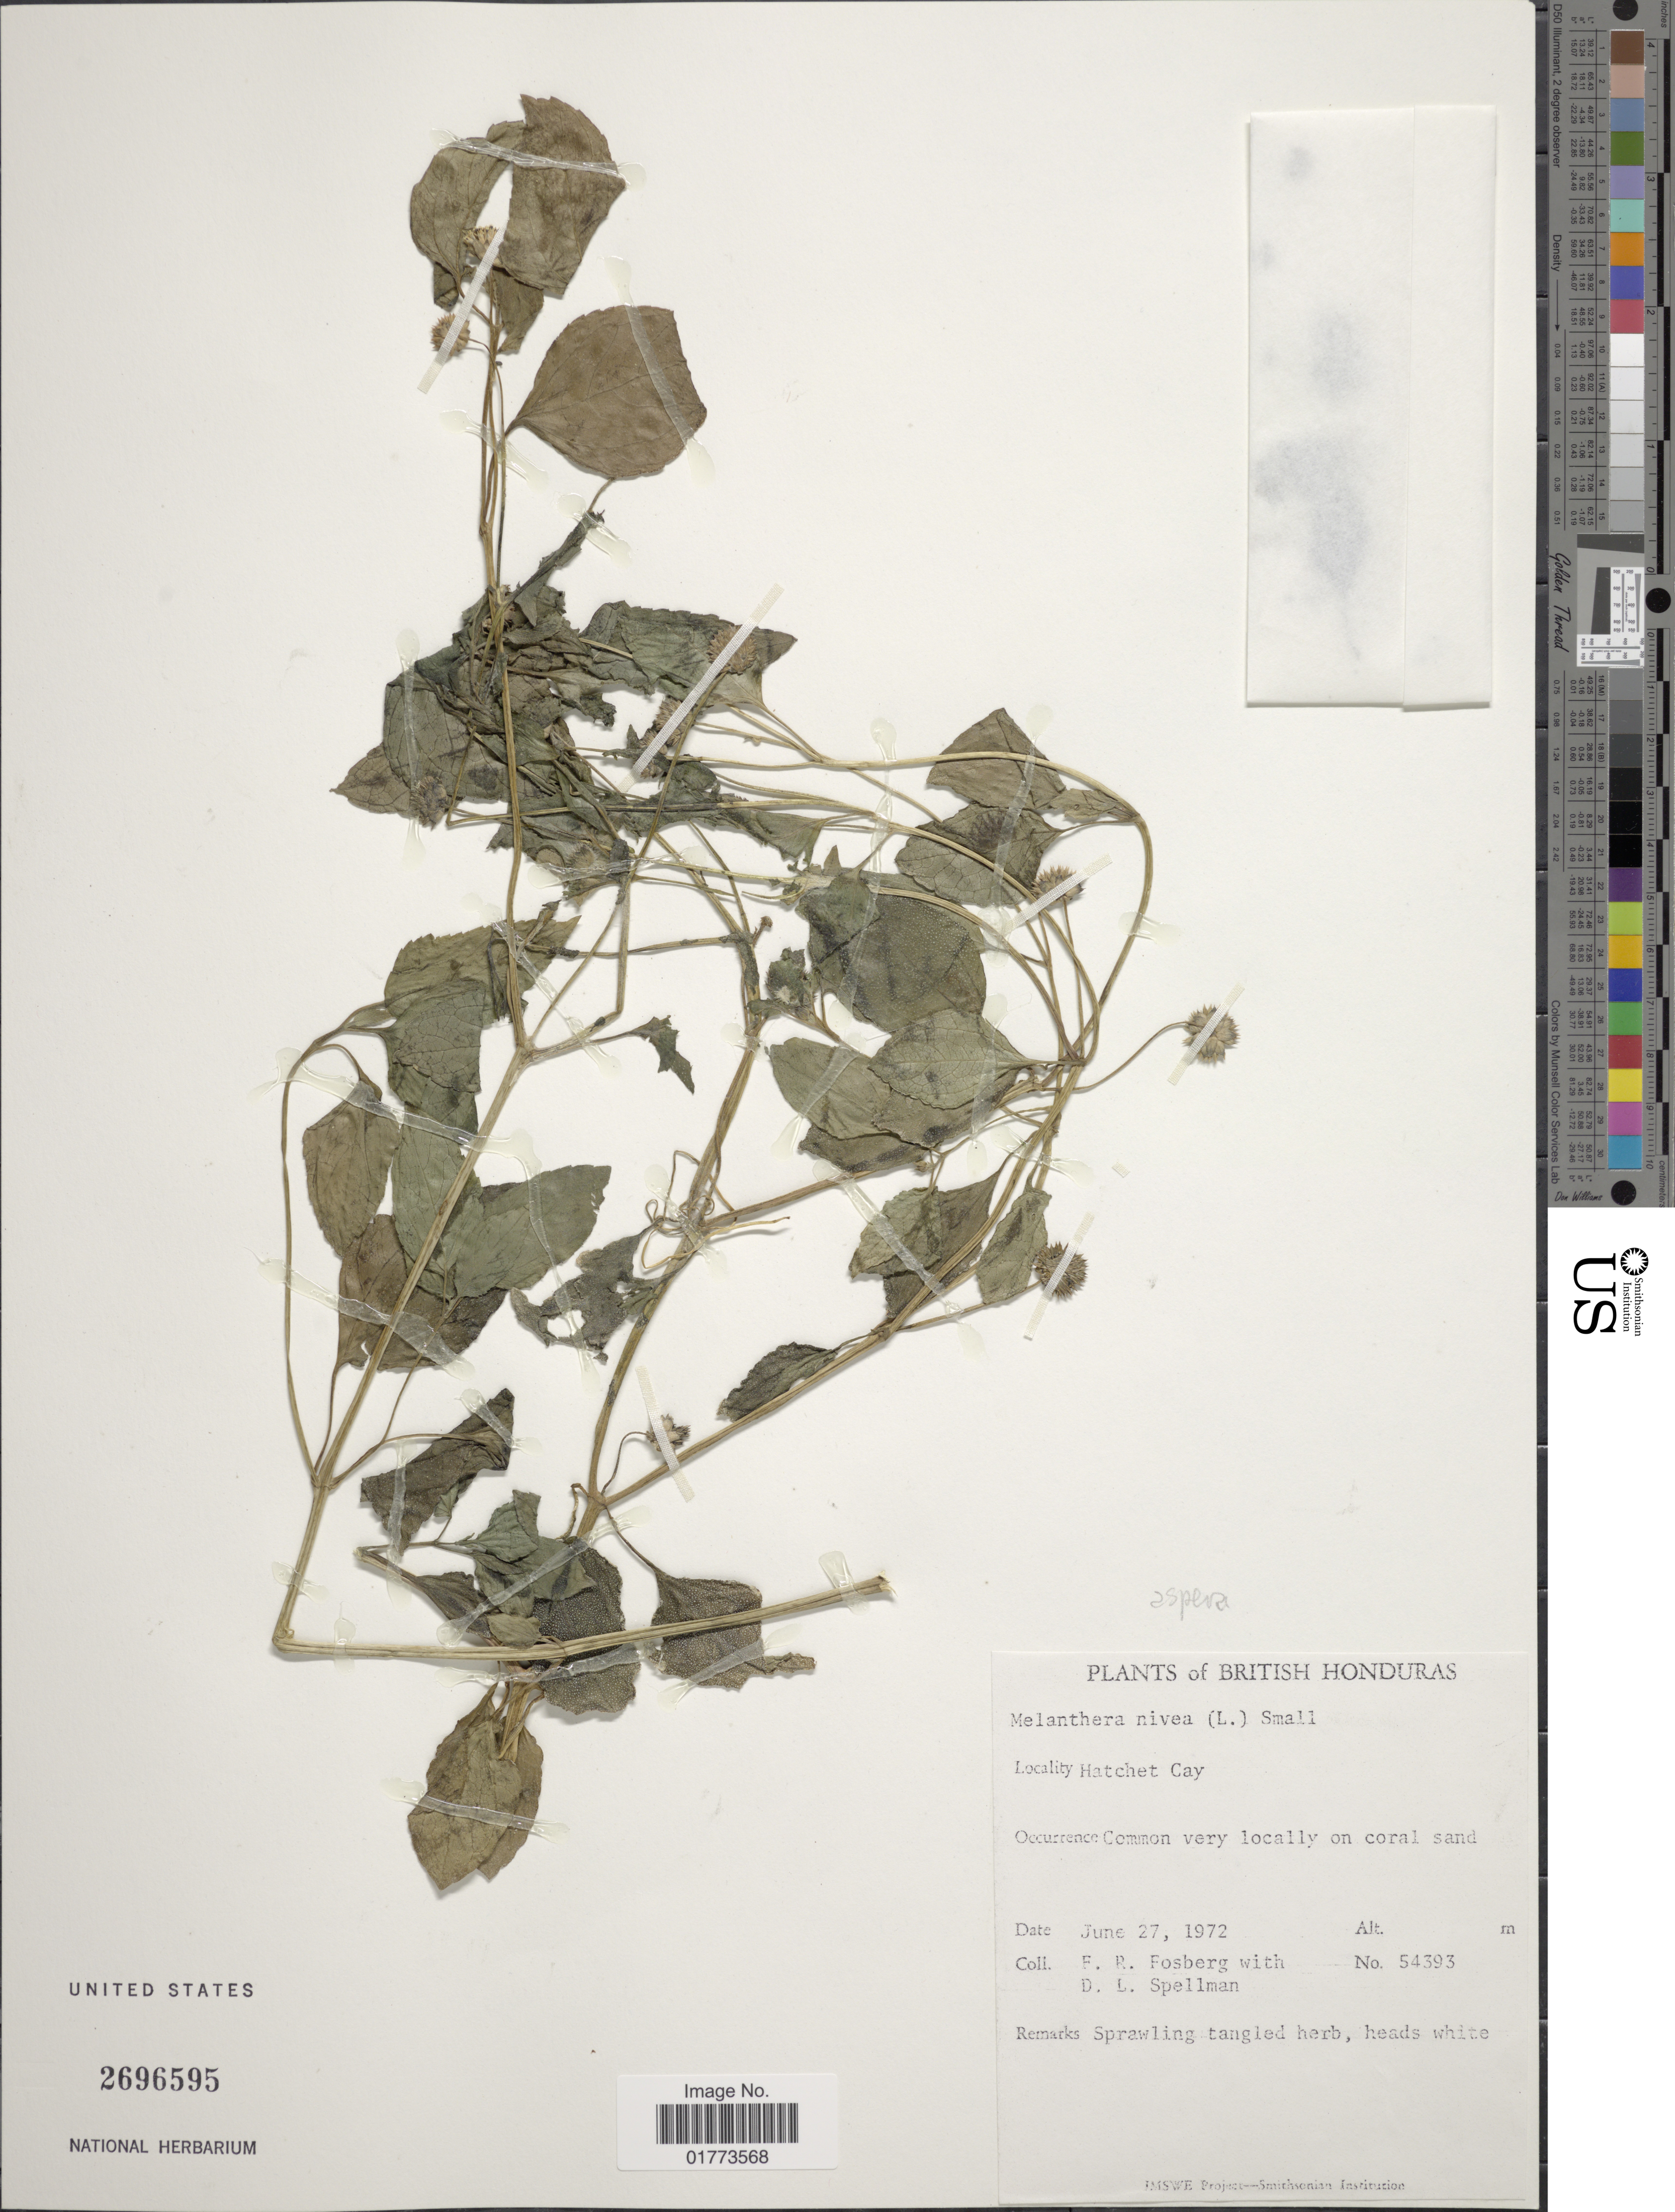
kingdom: Plantae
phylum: Tracheophyta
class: Magnoliopsida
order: Asterales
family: Asteraceae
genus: Melanthera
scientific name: Melanthera nivea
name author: (L.) Small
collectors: F. R. Fosberg & D. L. Spellman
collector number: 54393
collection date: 1972-06-27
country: Belize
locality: British Honduras, Hatchet Cay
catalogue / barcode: US 2696595